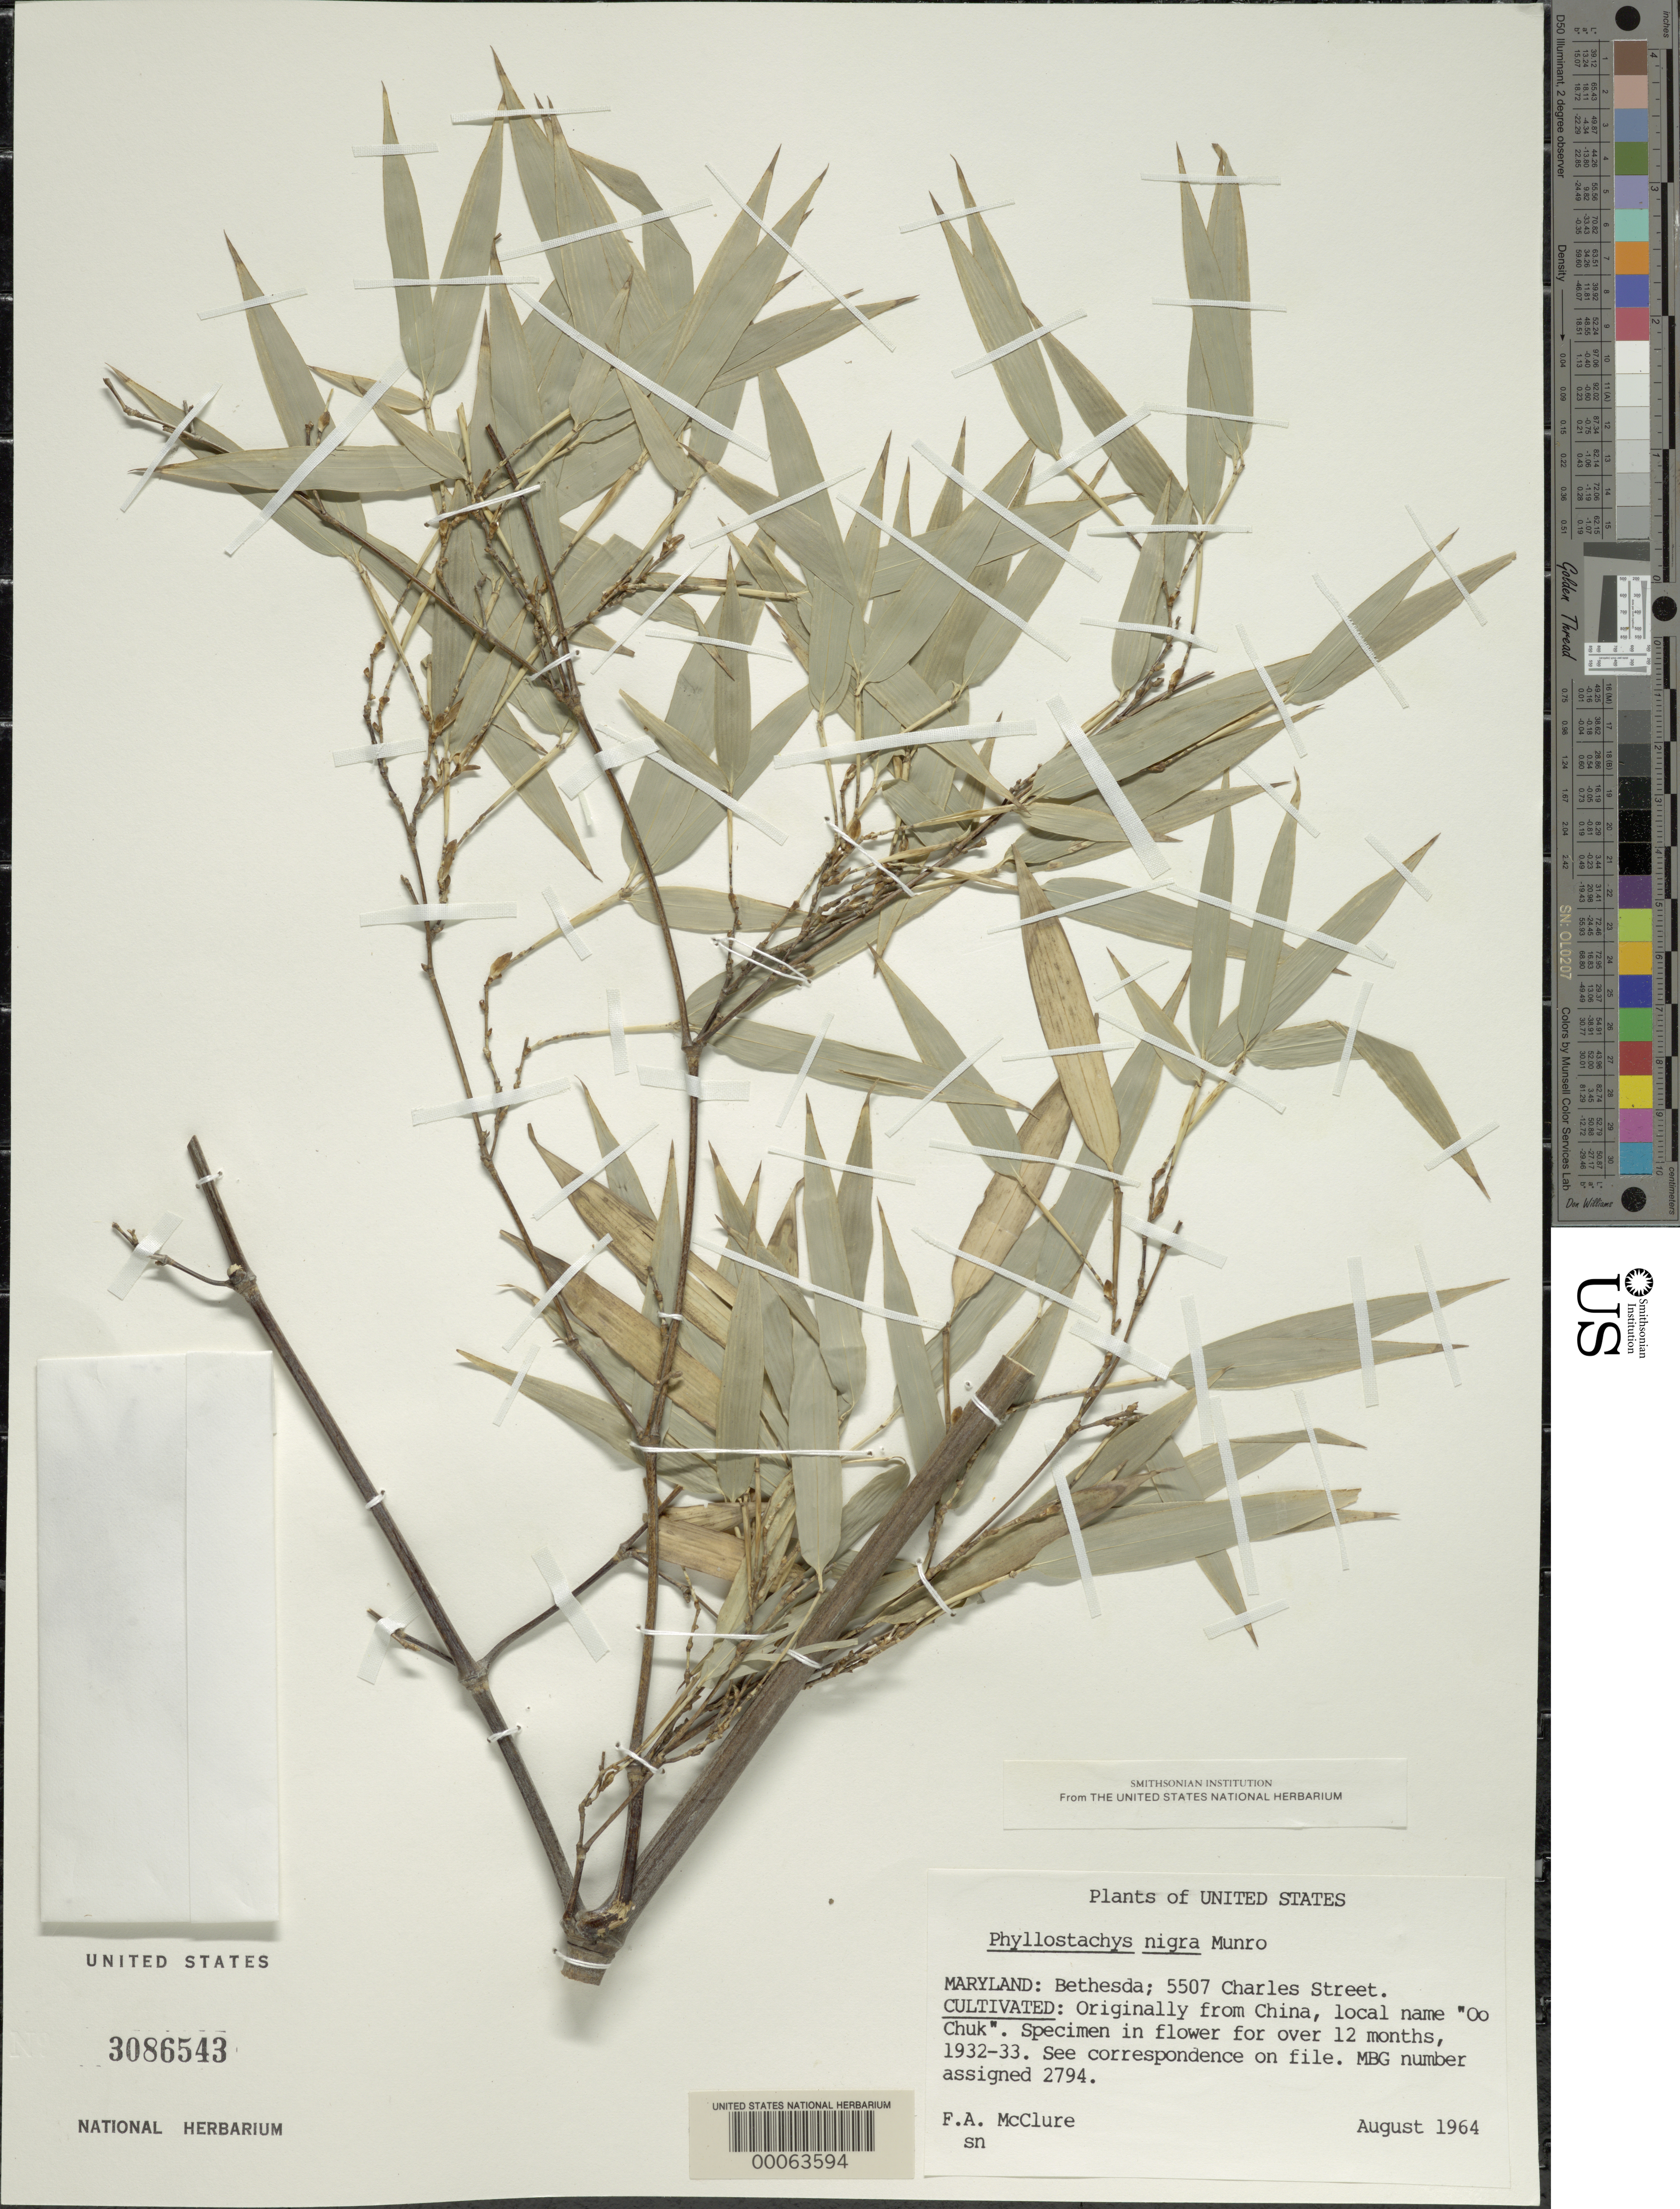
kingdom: Plantae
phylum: Tracheophyta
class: Liliopsida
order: Poales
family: Poaceae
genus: Phyllostachys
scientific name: Phyllostachys nigra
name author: (Lodd. ex Lindl.) Munro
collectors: F. A. McClure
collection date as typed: Aug 1964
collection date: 1964-08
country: United States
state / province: Maryland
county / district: Montgomery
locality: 5507 Charles Street, Bethesda (McClure's garden)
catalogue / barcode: US 3086543